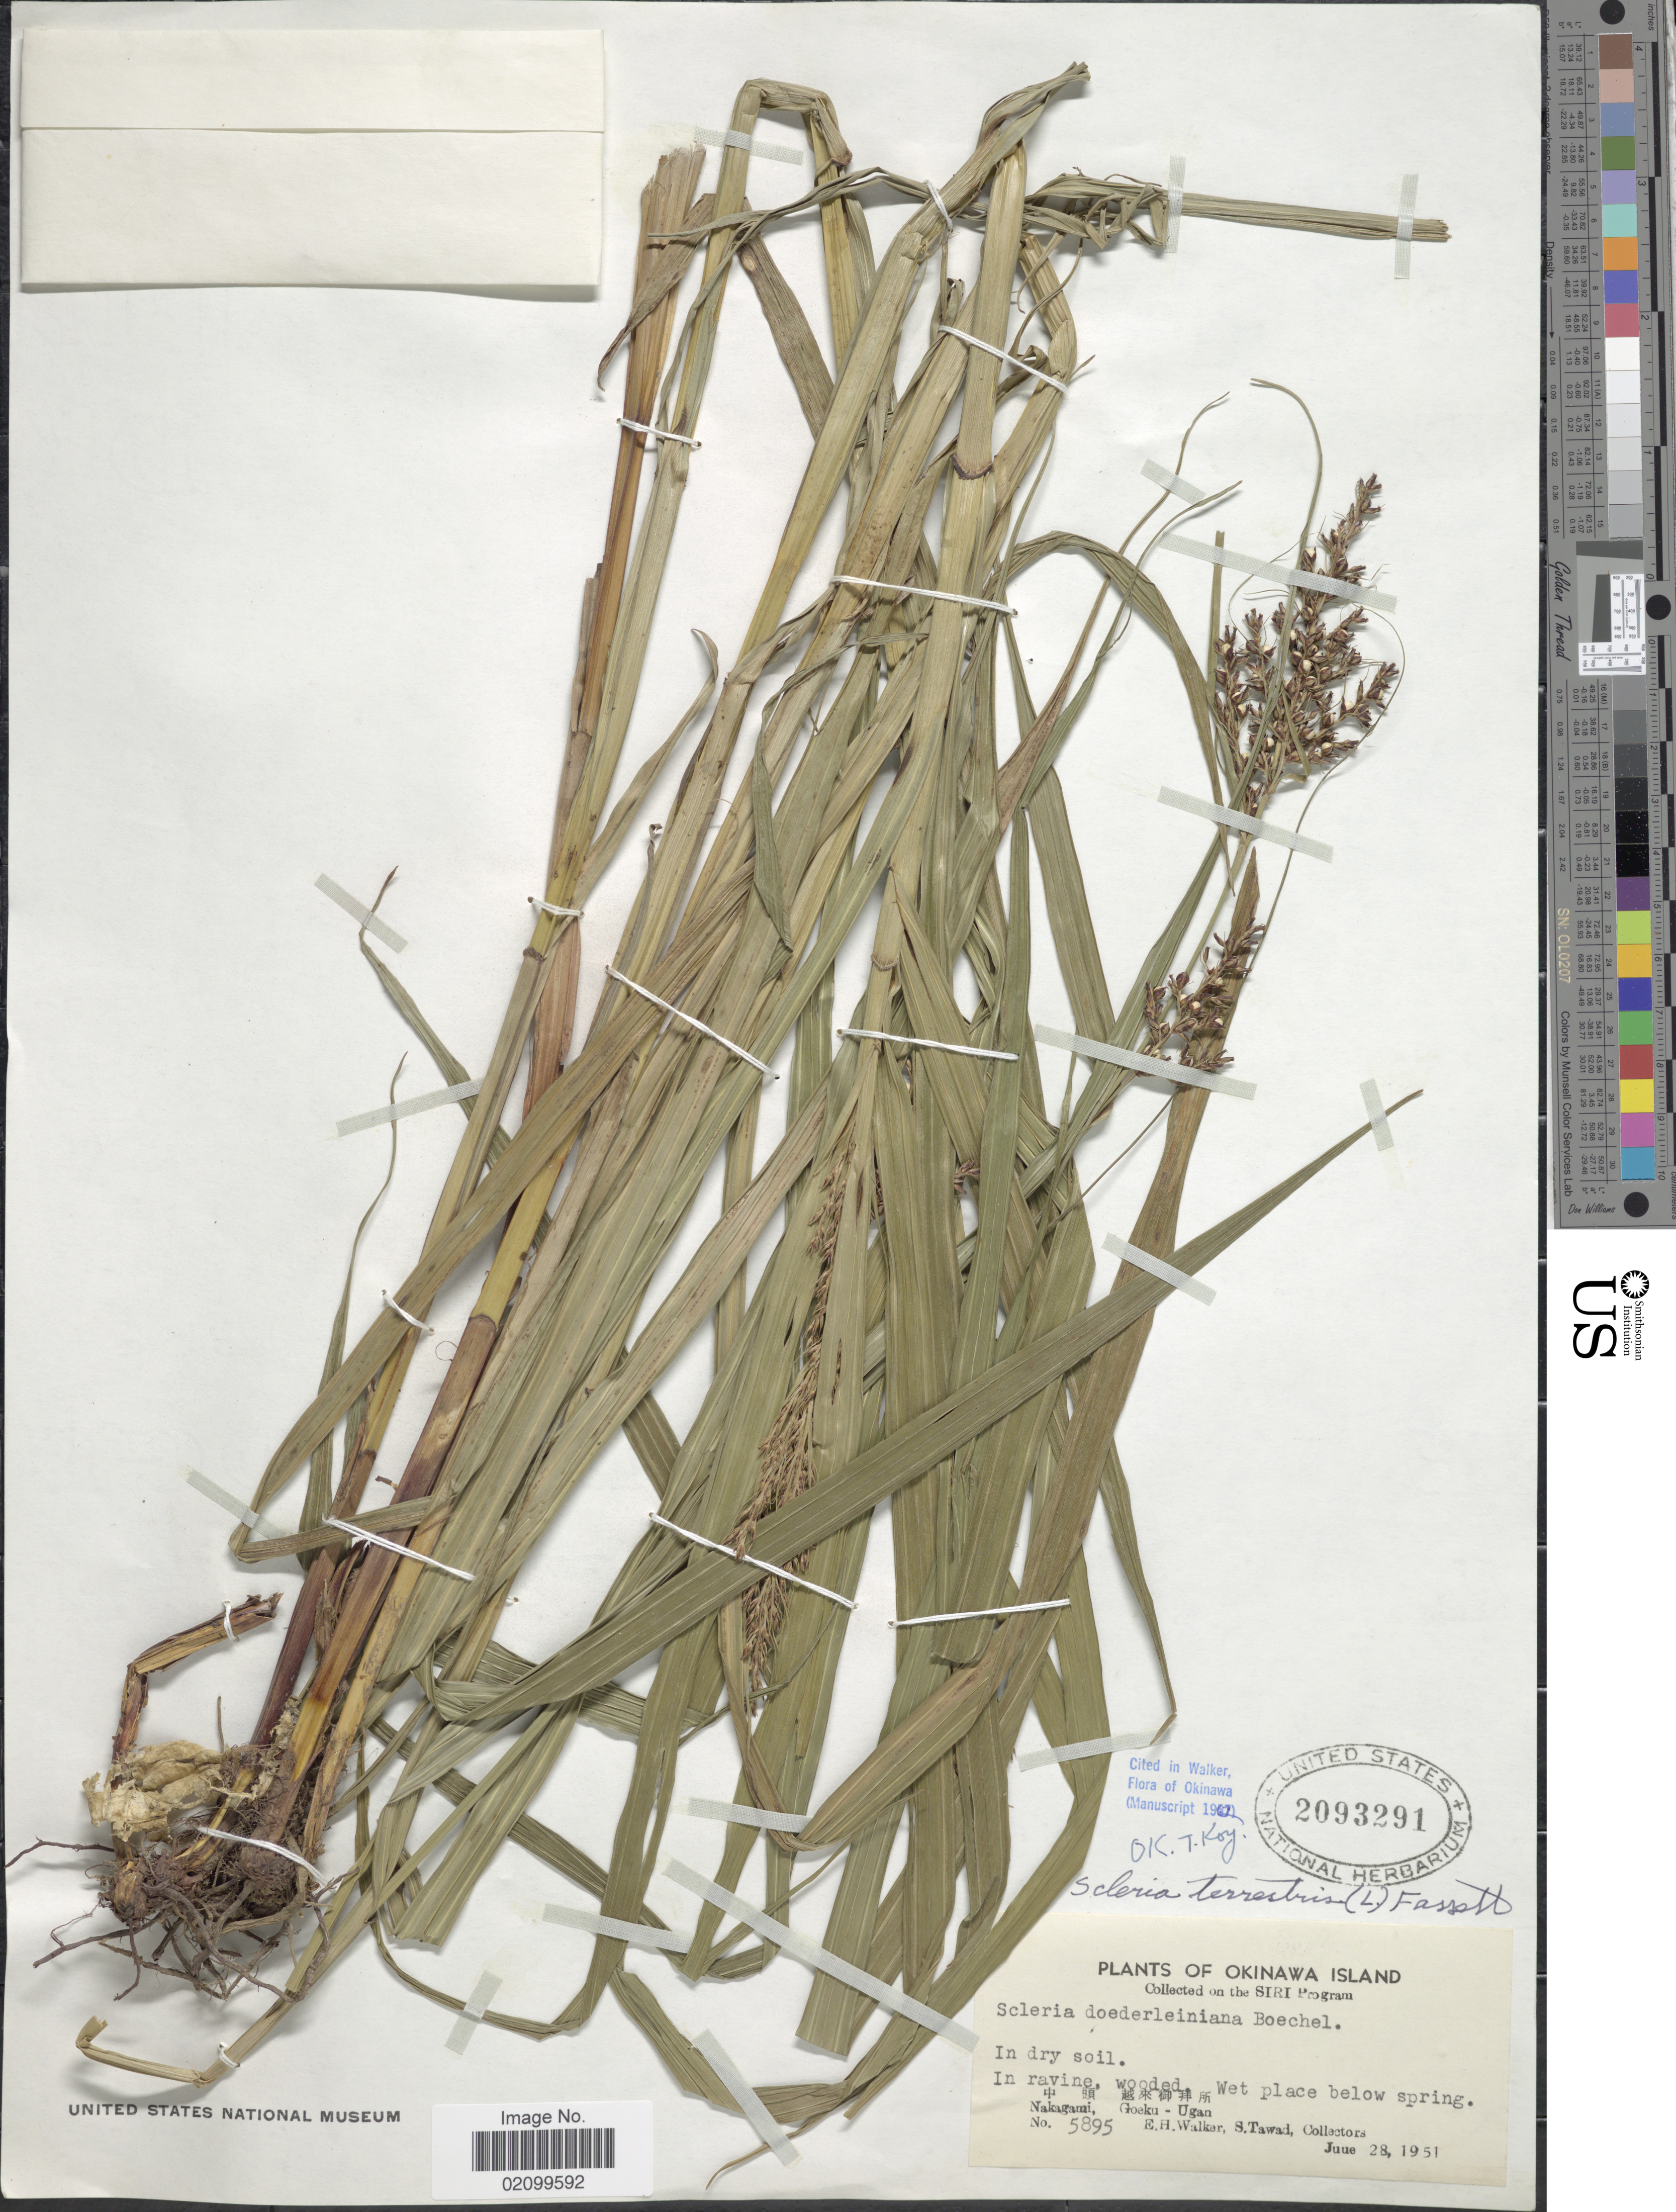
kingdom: Plantae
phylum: Tracheophyta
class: Liliopsida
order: Poales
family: Cyperaceae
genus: Scleria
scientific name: Scleria terrestris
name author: (L.) Fassett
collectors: E. H. Walker & S. Tawad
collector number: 5895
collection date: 1951-06-28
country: Japan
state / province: Okinawa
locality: Okinawa Island. Nakagami, Goeku - Ugan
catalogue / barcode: US 2093291